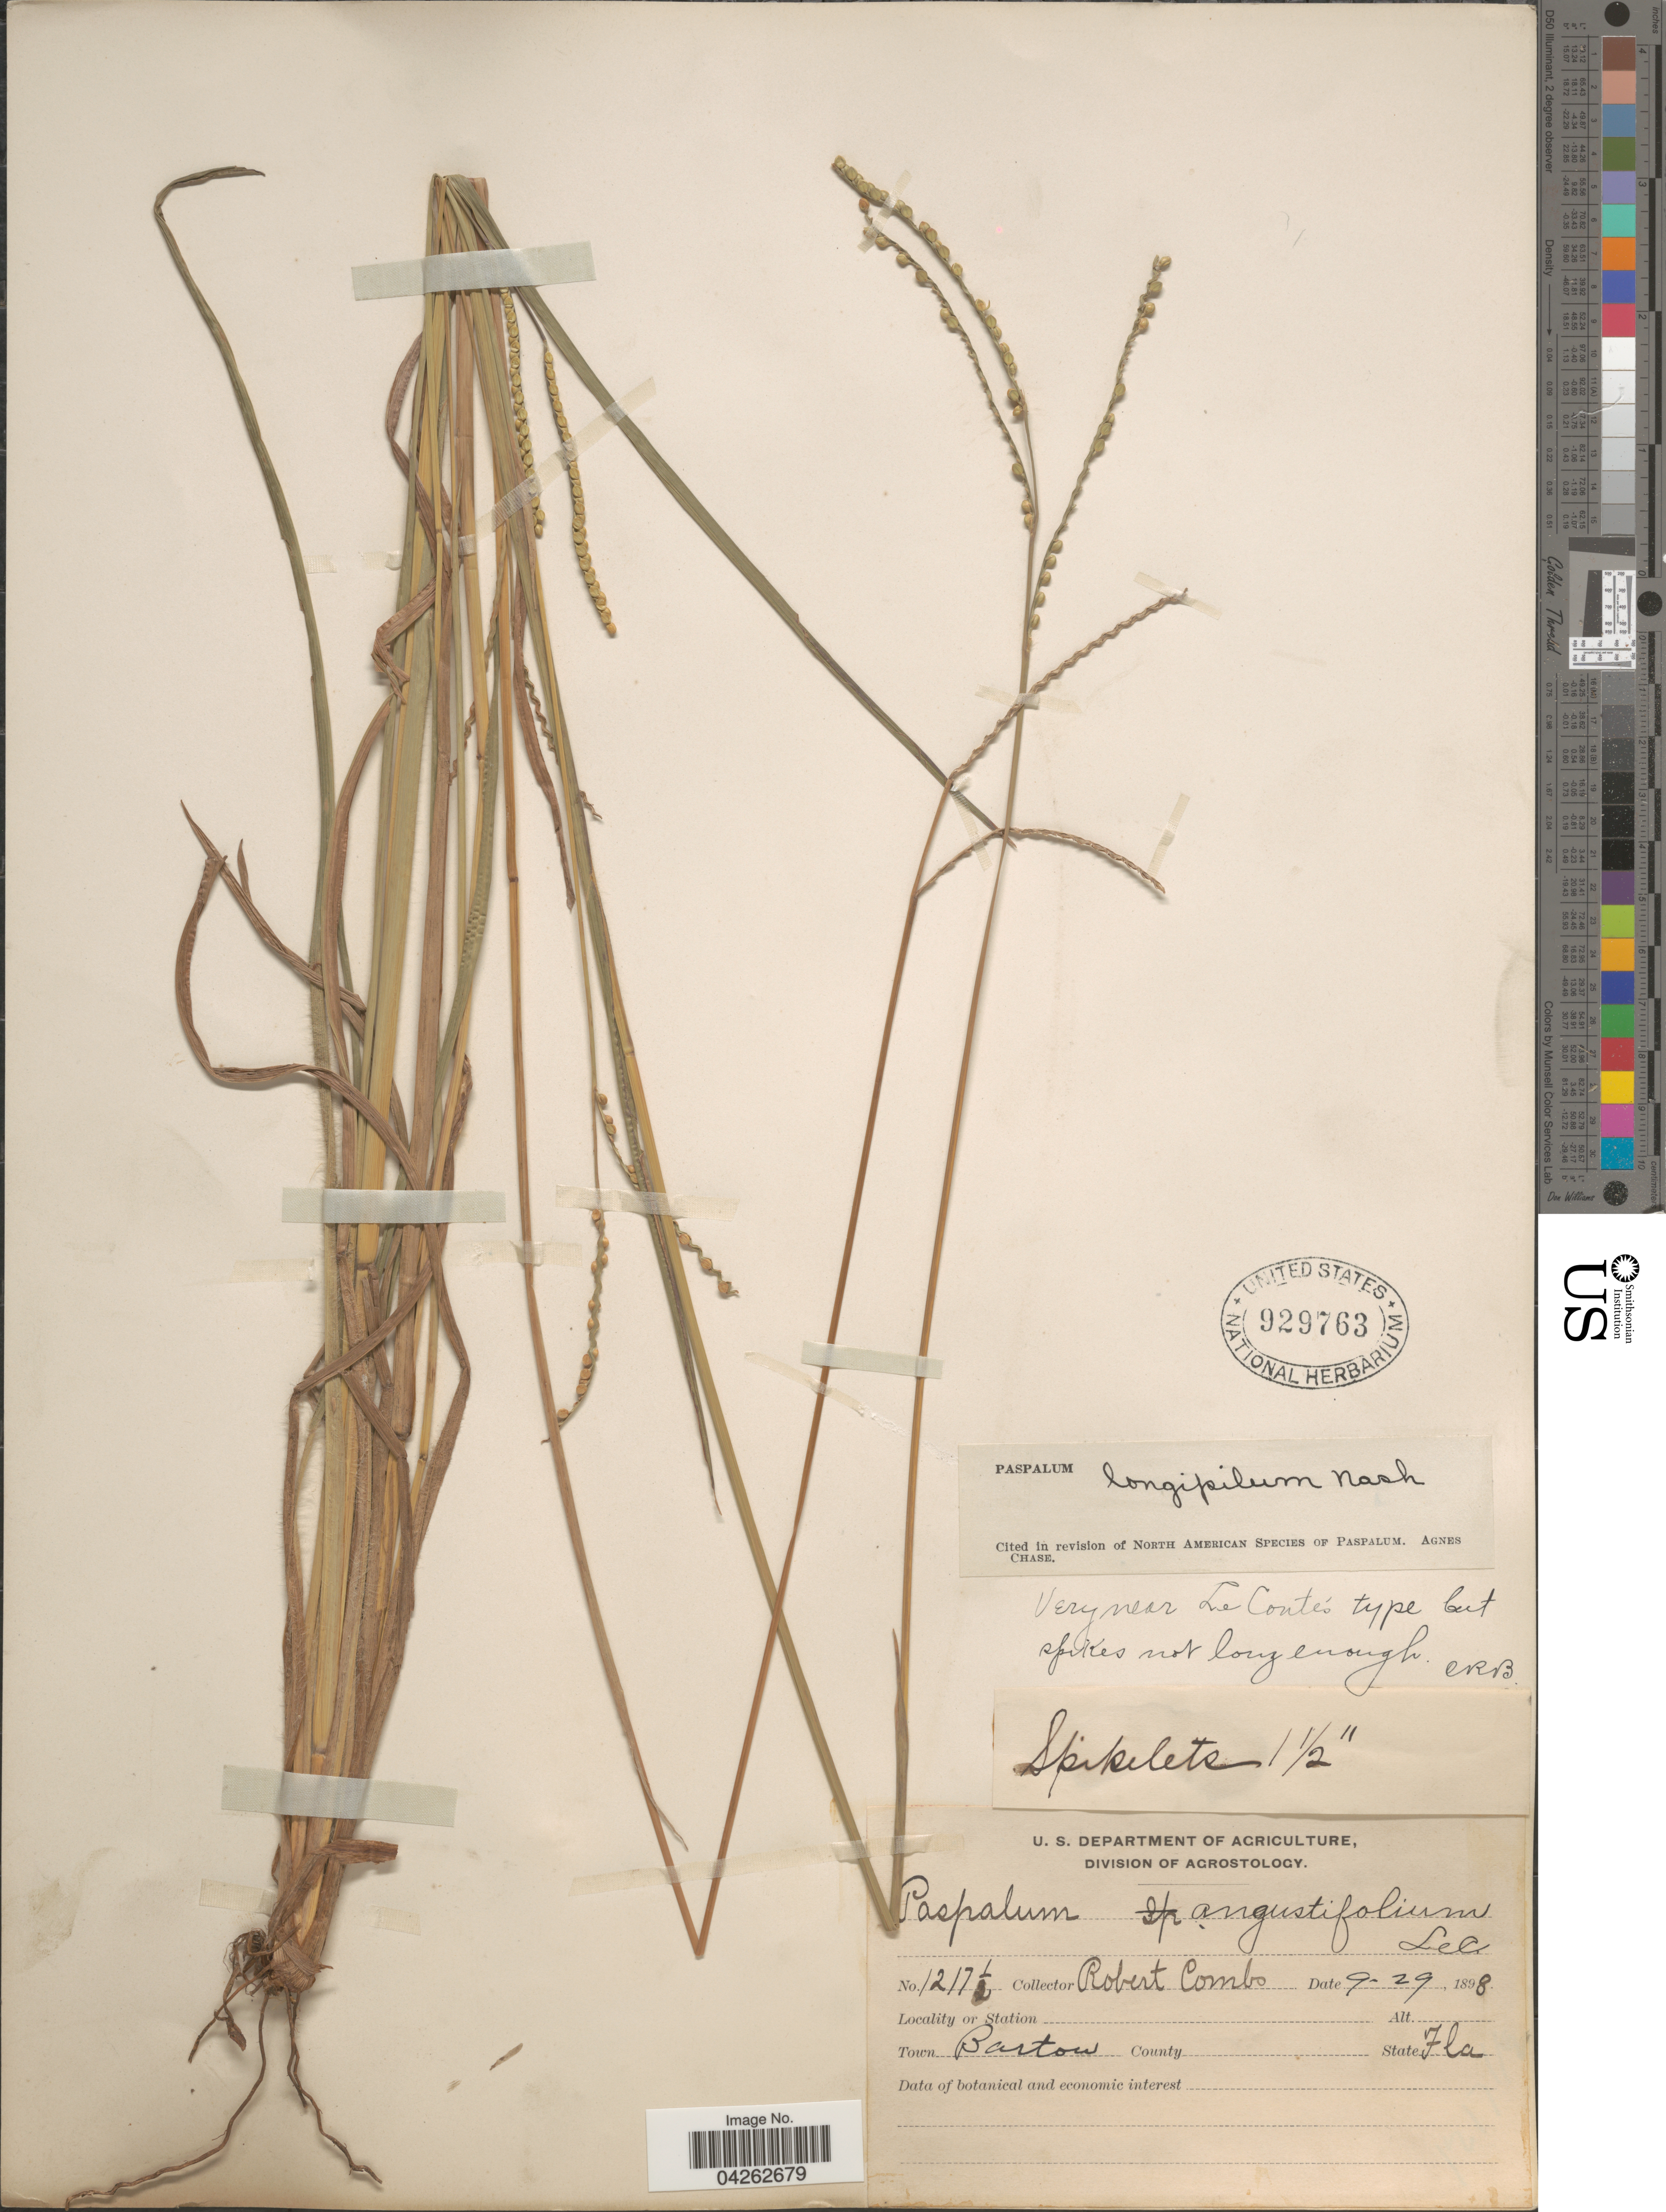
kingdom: Plantae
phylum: Tracheophyta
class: Liliopsida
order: Poales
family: Poaceae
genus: Paspalum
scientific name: Paspalum longipilum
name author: Nash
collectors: R. Combs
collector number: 1217½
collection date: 1898-09-29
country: United States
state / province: Florida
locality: Town Barton.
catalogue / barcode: US 929763